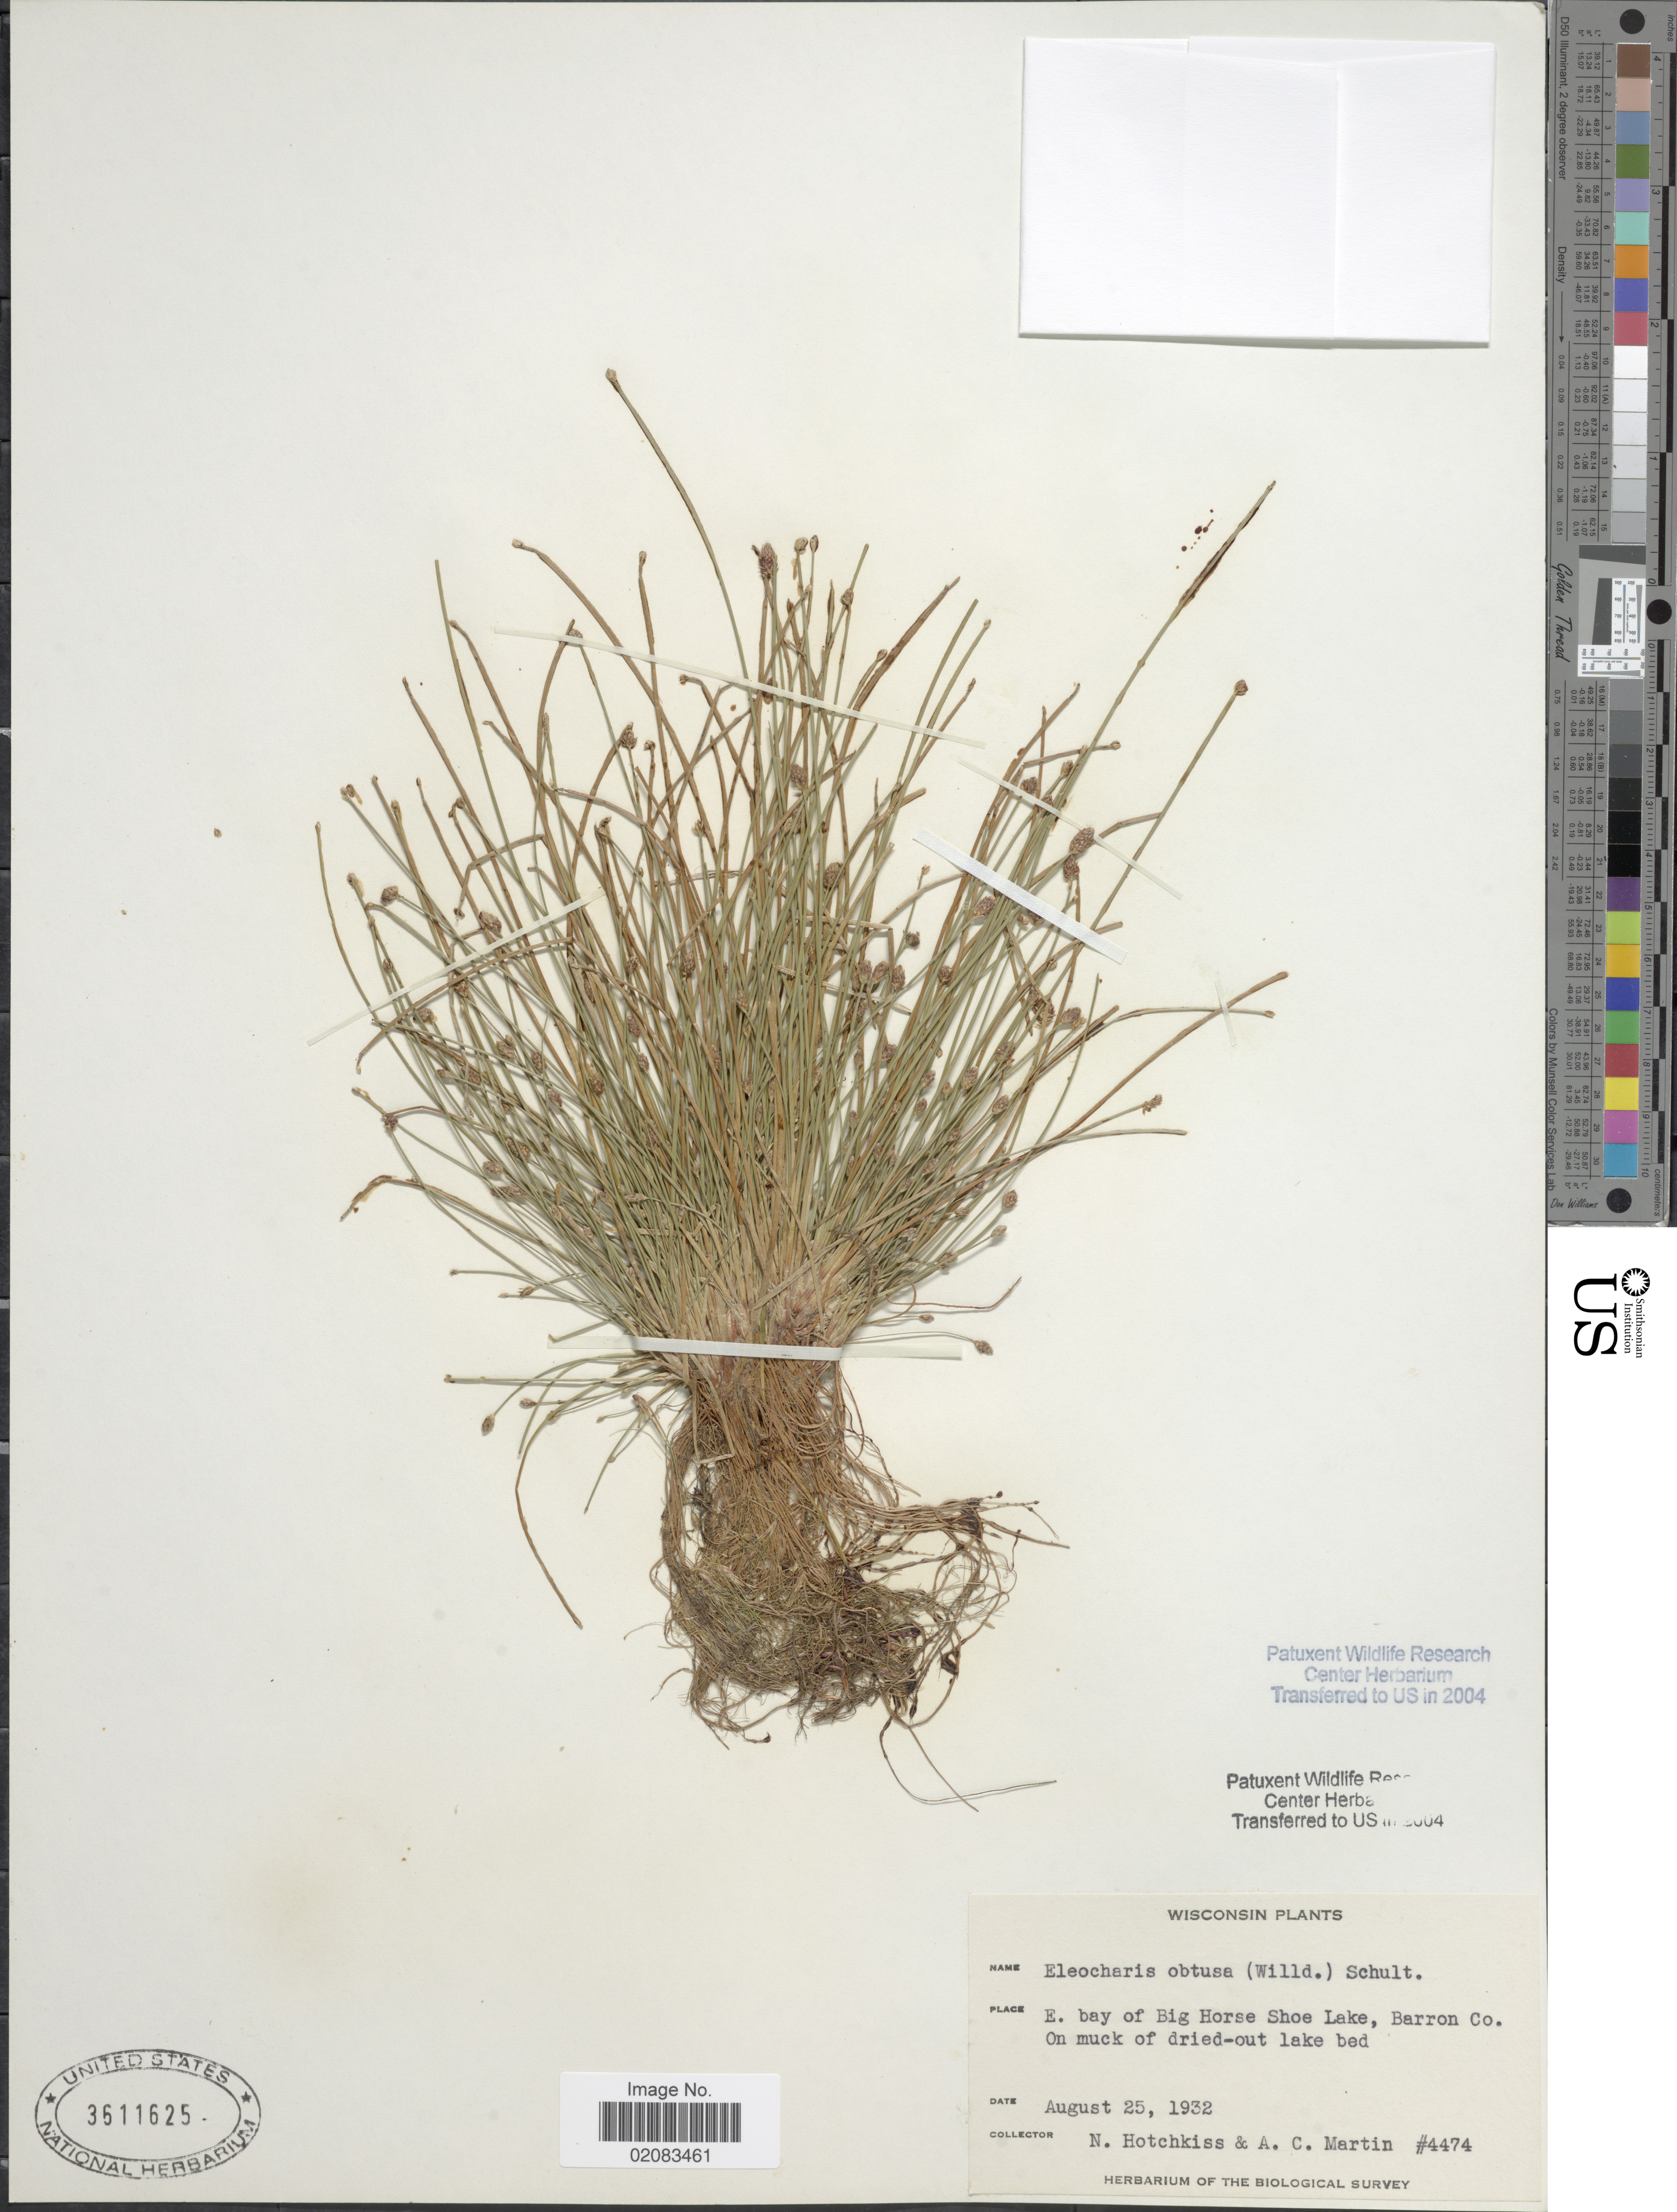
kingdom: Plantae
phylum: Tracheophyta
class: Liliopsida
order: Poales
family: Cyperaceae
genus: Eleocharis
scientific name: Eleocharis obtusa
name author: (Willd.) Schult.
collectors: N. Hotchkiss & A. C. Martin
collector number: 4474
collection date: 1932-08-25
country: United States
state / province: Wisconsin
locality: E bay of Big Horse Shoe Lake, Barron Co. On muck of dried-out lake bed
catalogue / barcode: US 3611625